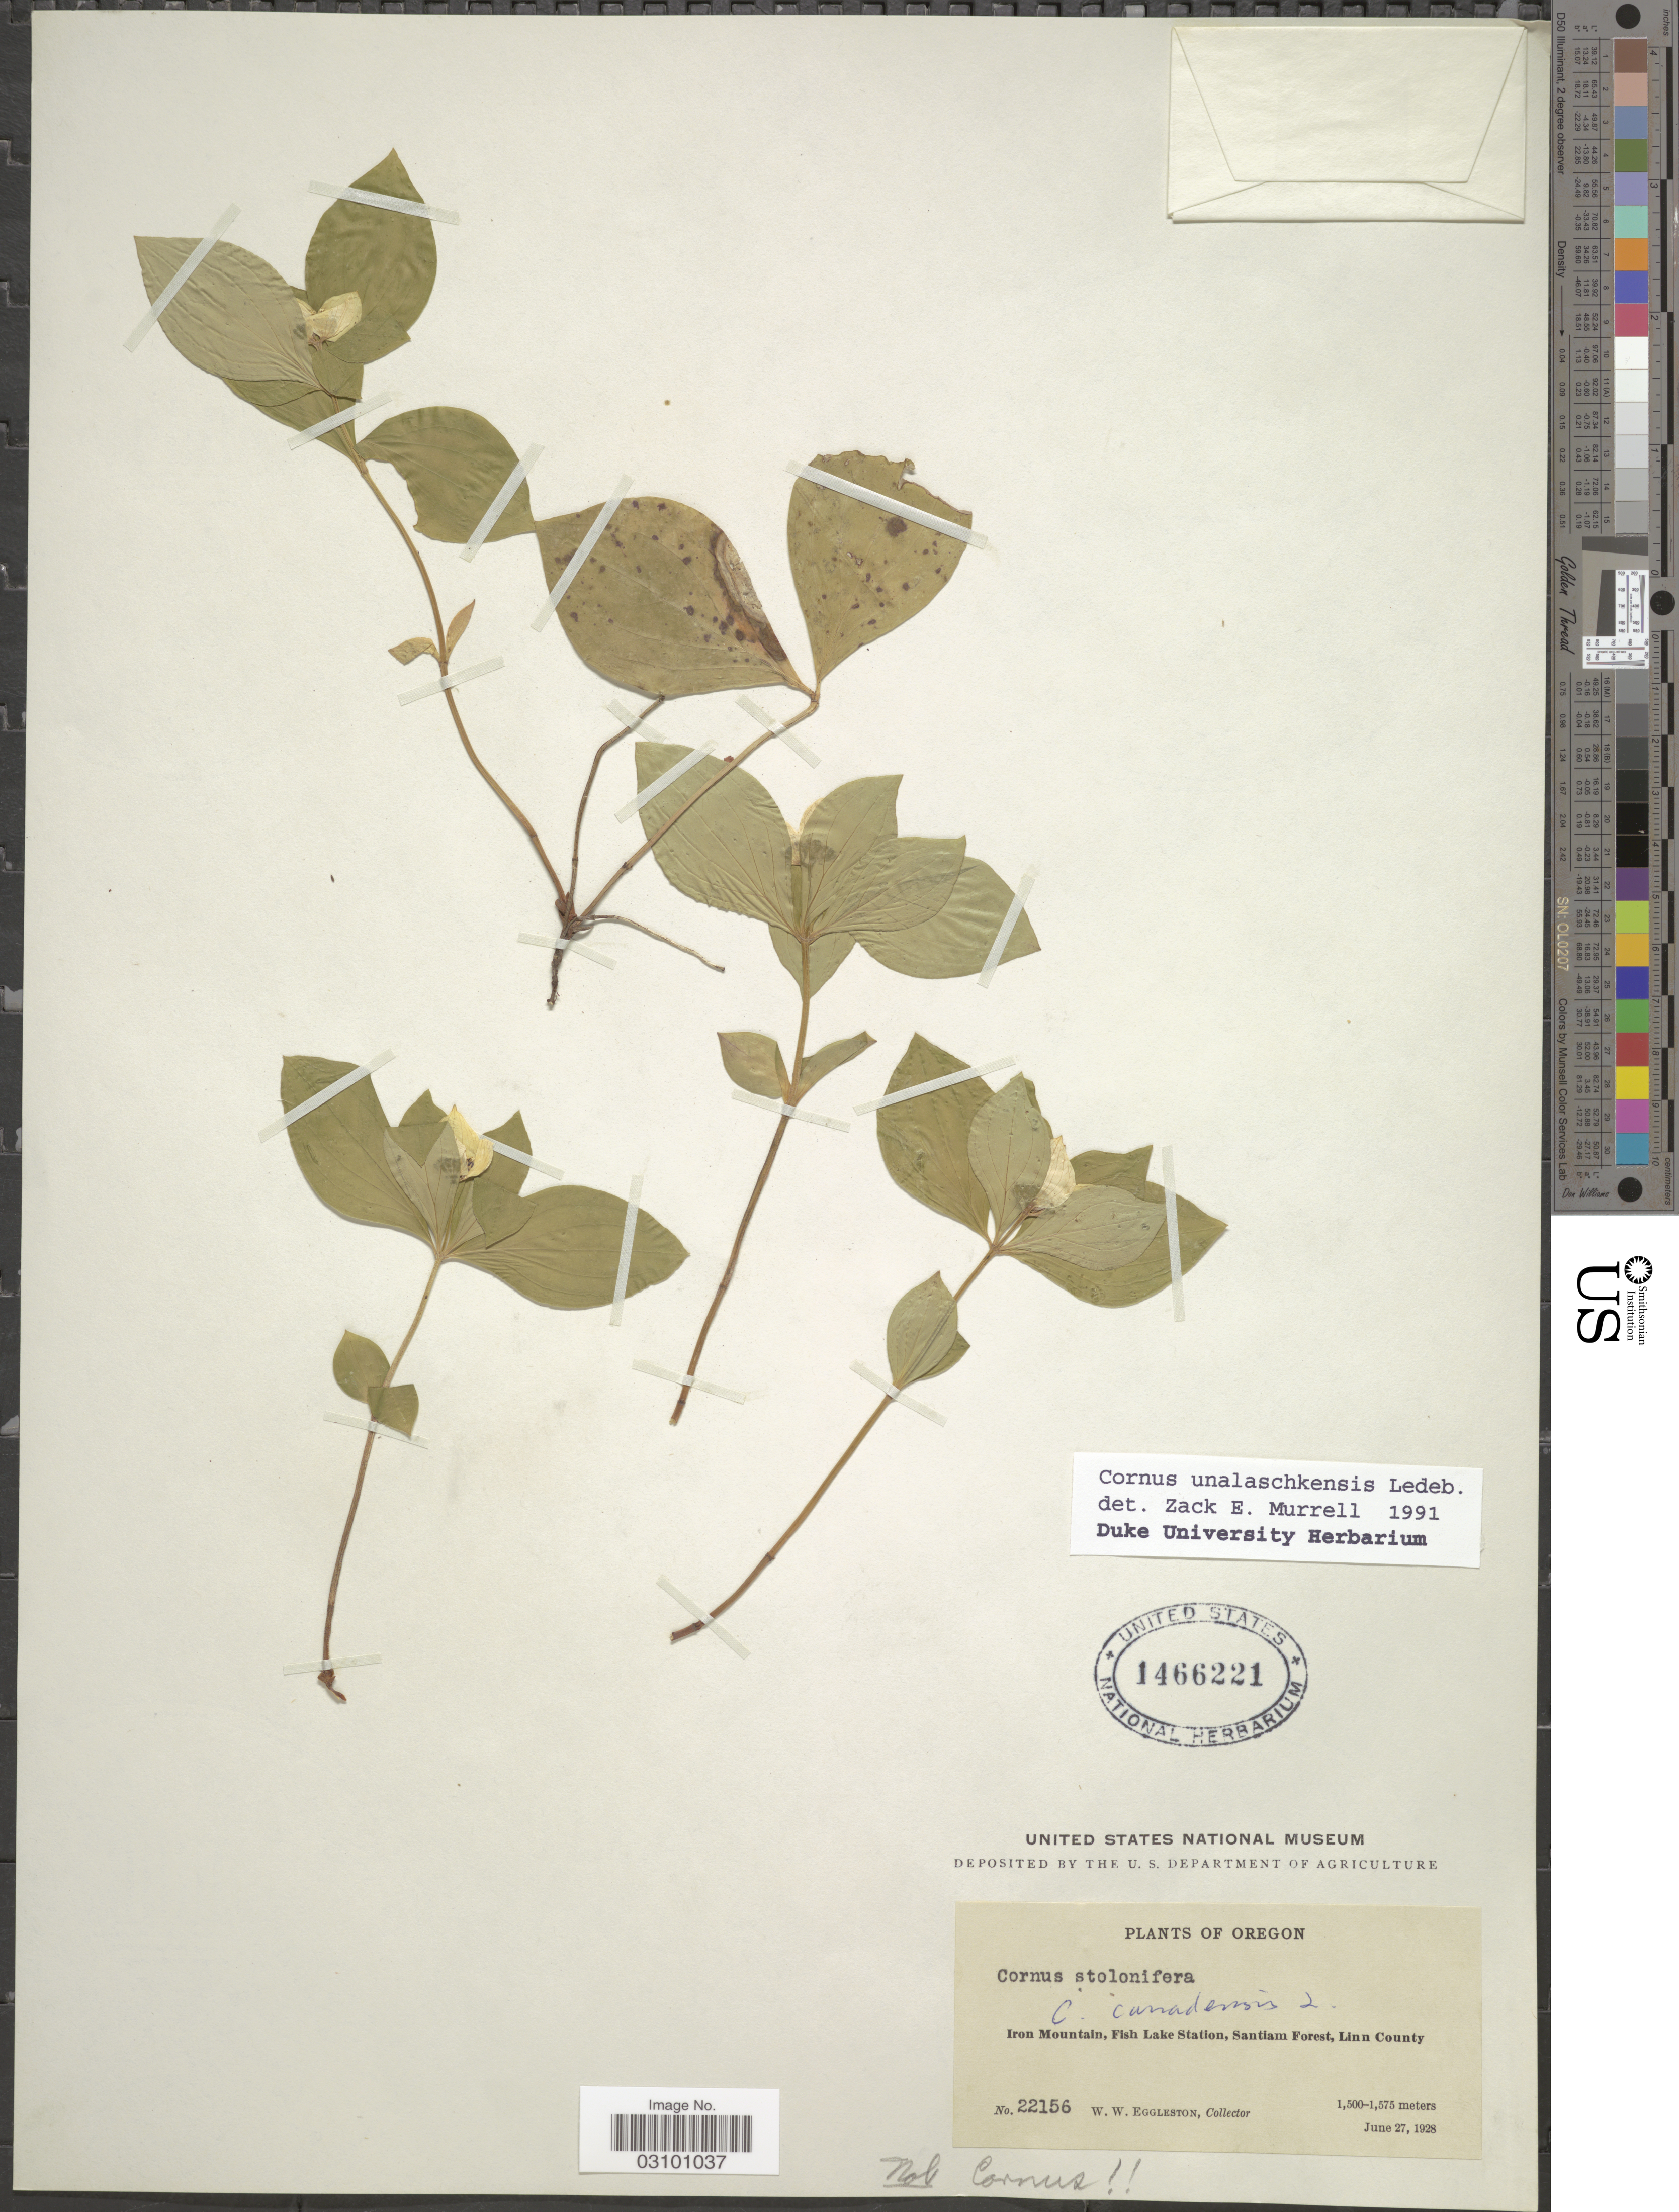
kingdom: Plantae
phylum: Tracheophyta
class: Magnoliopsida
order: Cornales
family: Cornaceae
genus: Cornus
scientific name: Cornus unalaschkensis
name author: Ledeb.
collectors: W. W. Eggleston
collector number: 22156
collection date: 1928-06-27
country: United States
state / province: Oregon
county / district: Linn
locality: Iron Mountain, Fish Lake Station, Santiam Forest, Linn County.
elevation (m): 1500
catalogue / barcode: US 1466221